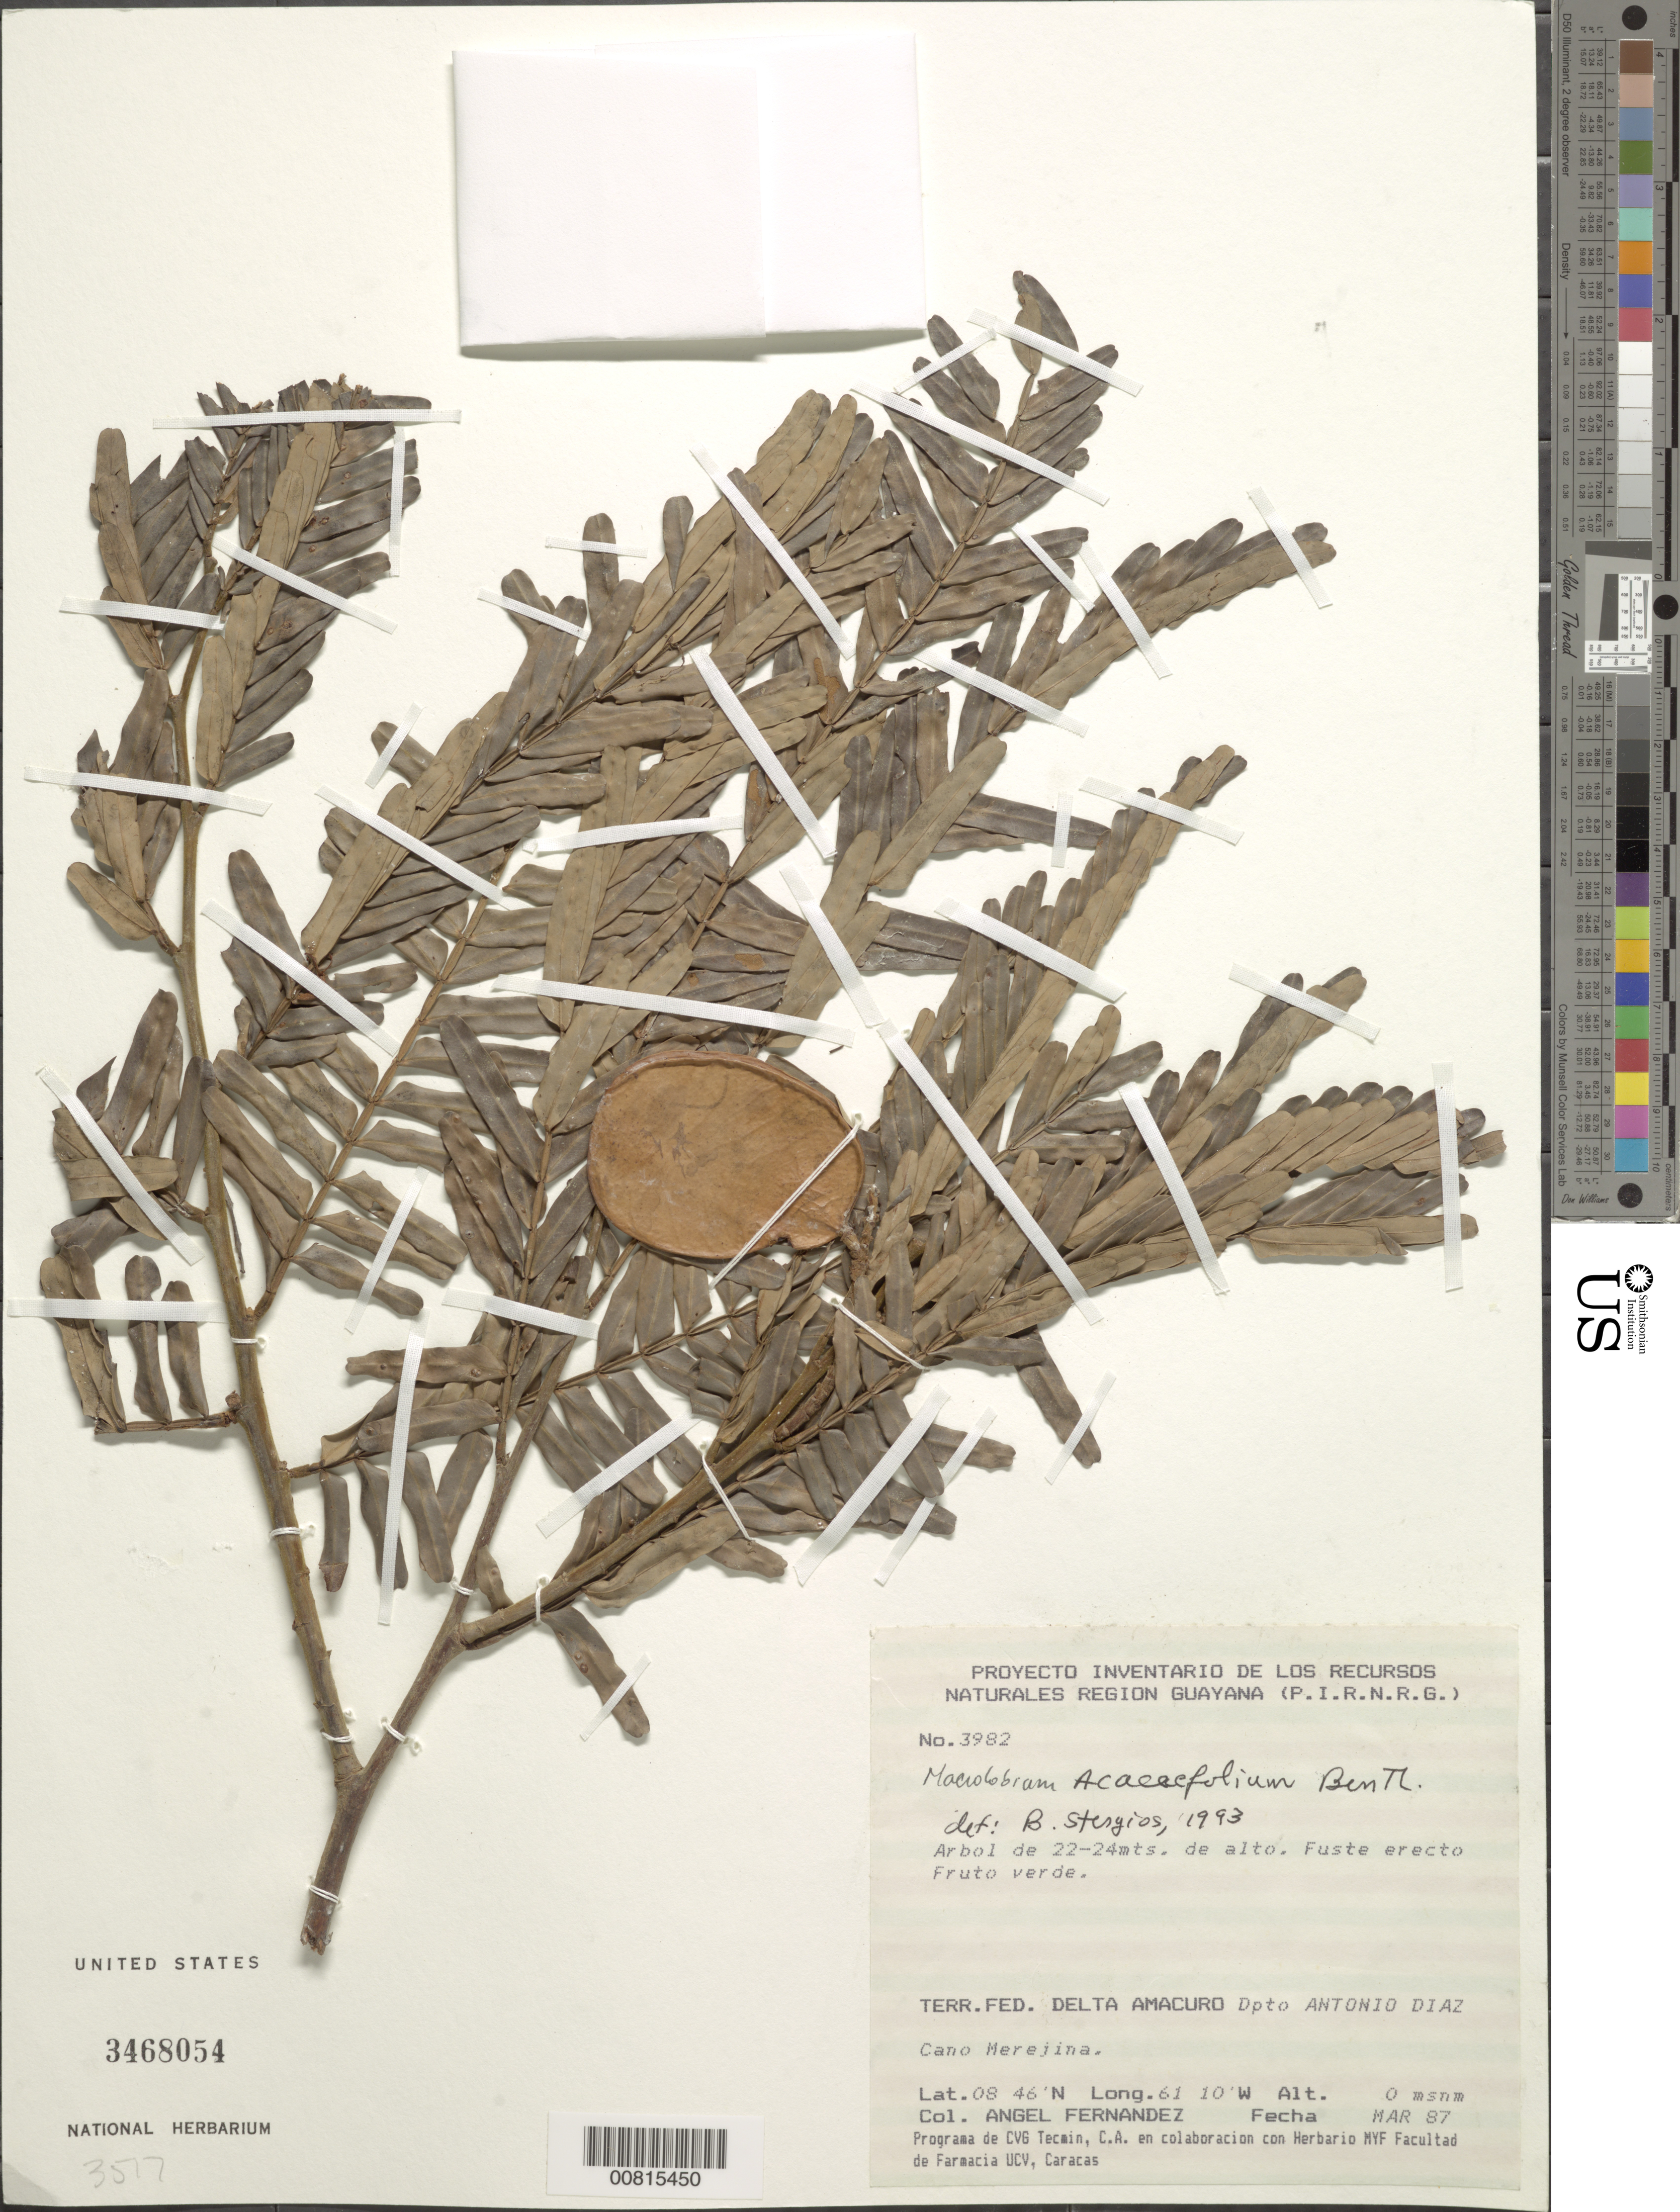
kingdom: Plantae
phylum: Tracheophyta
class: Magnoliopsida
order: Fabales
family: Fabaceae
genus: Macrolobium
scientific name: Macrolobium acaciifolium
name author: (Benth.) Benth.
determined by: Stergios, B. G.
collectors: A. Fernández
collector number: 3982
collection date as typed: Mar-87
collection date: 1987-03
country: Venezuela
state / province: Delta Amacuro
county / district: Antonio Díaz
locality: Caño Merejina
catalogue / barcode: US 3468054